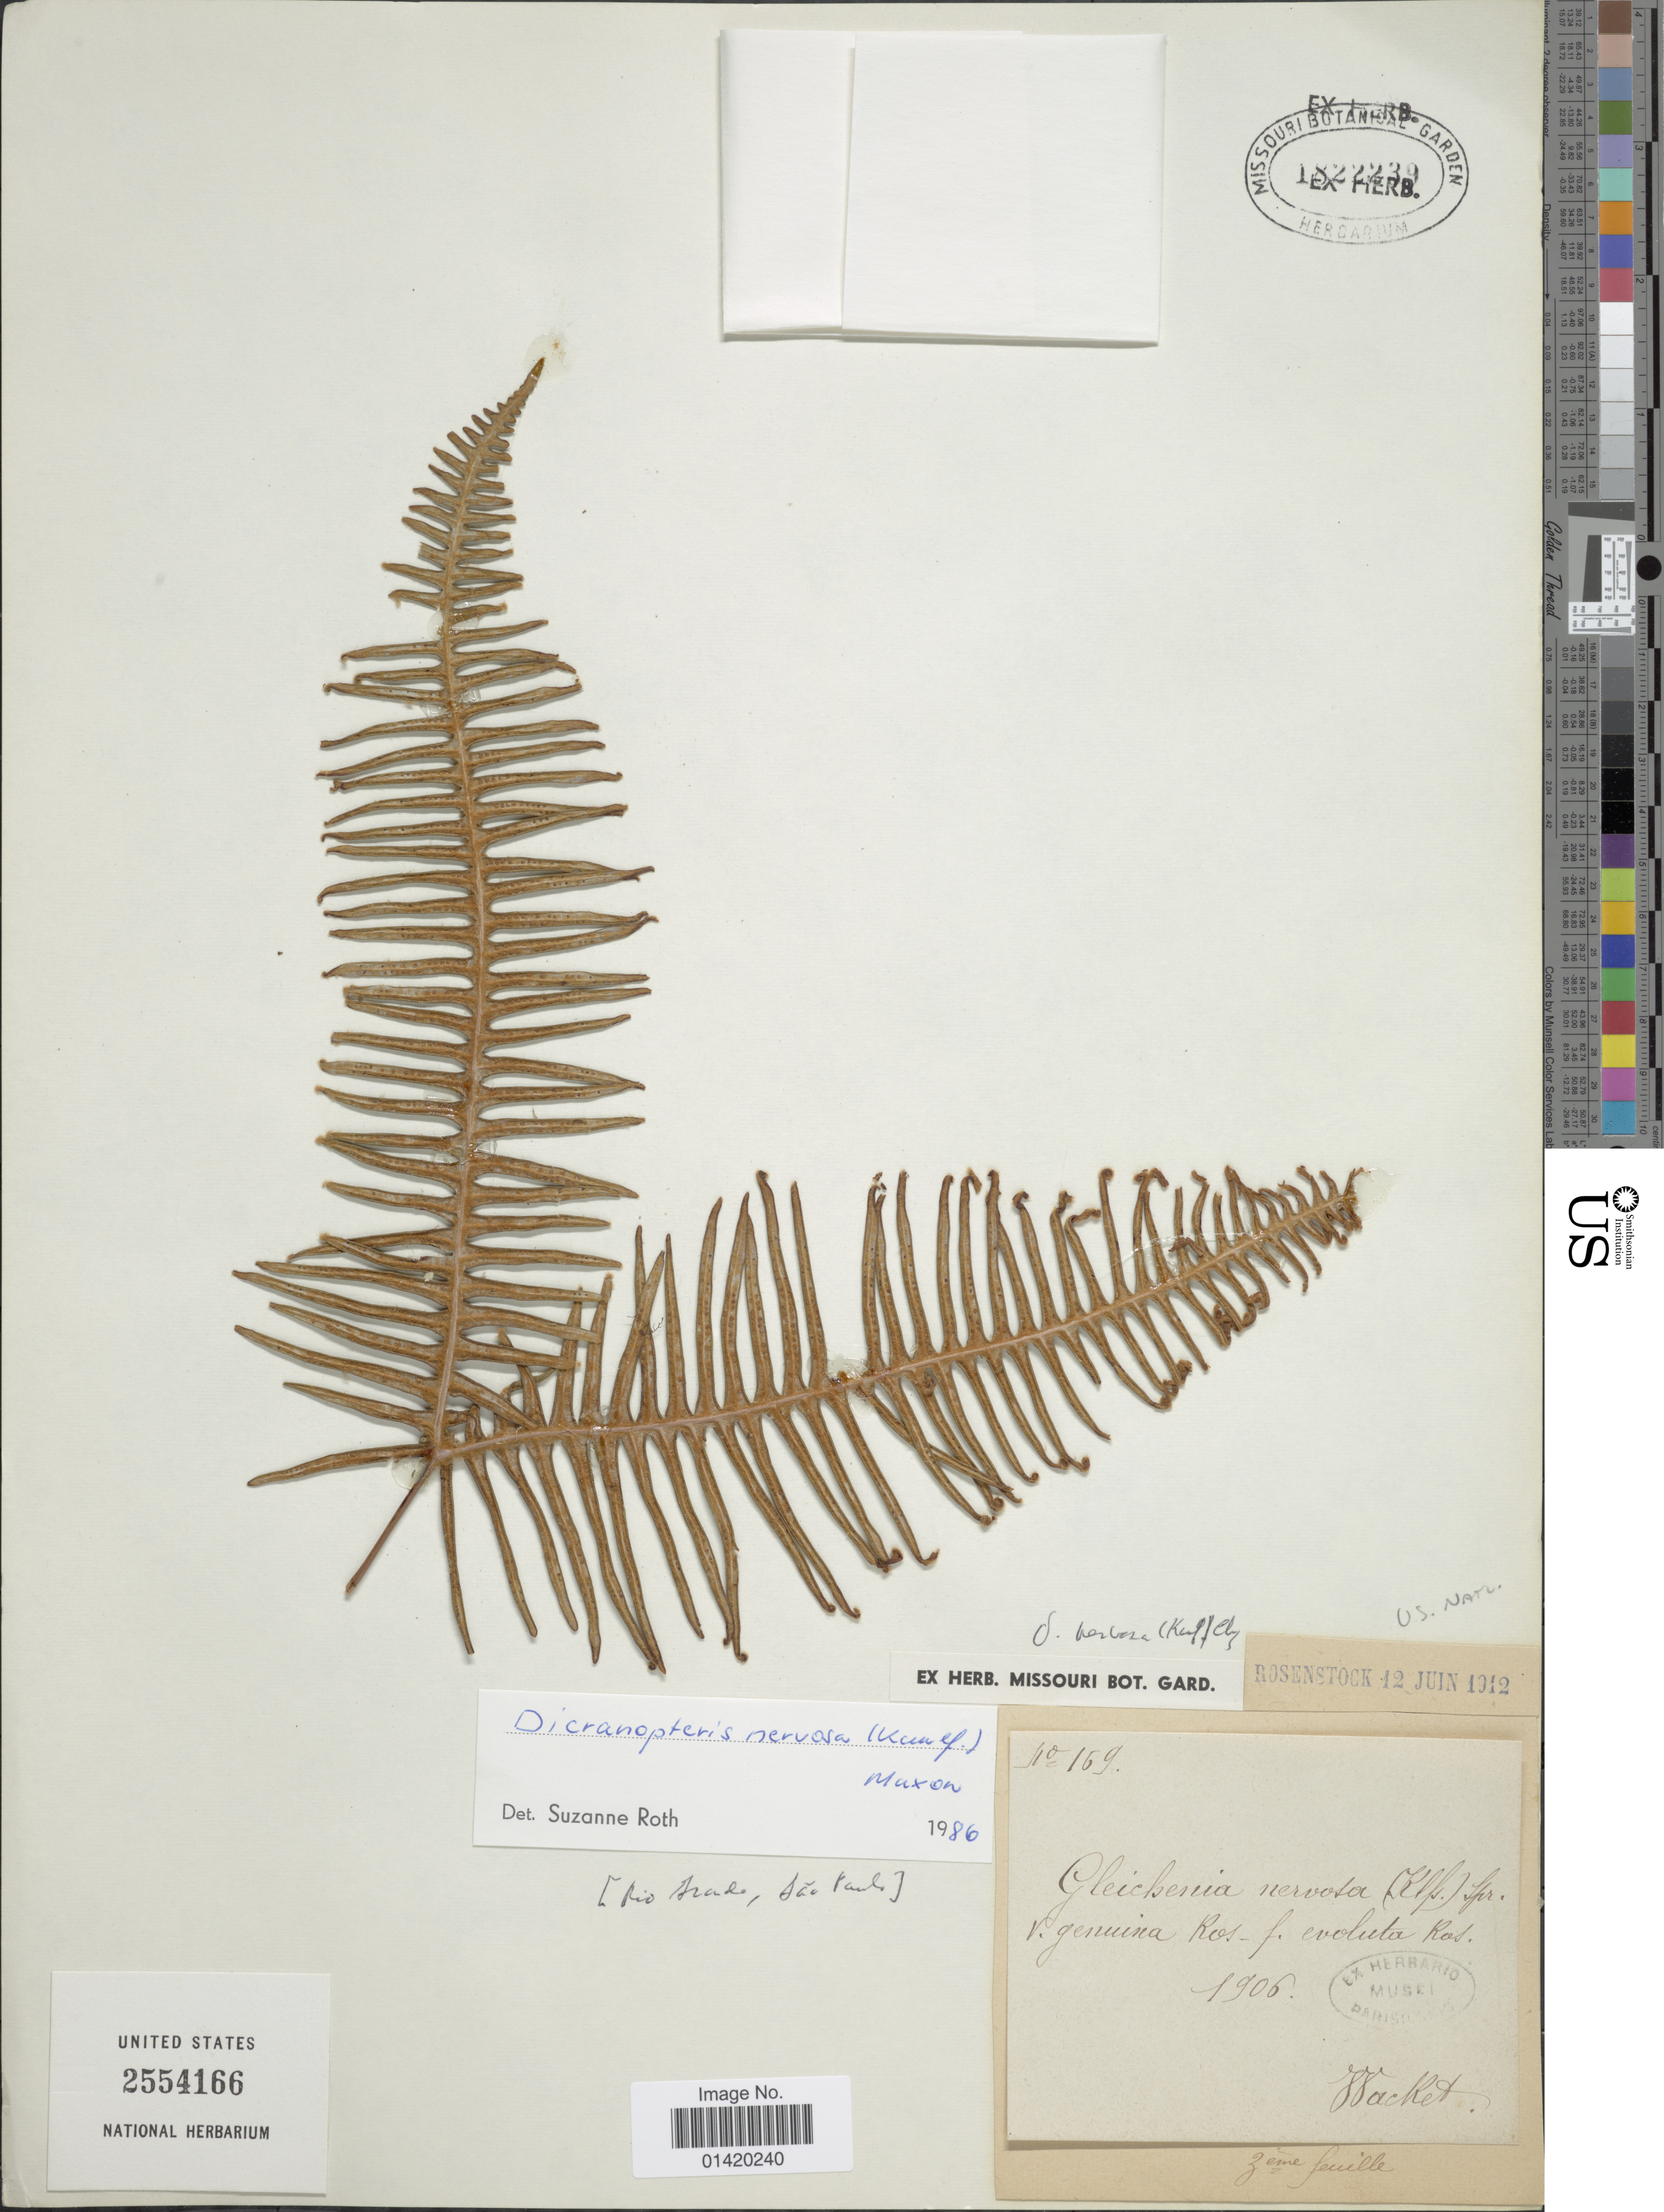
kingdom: Plantae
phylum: Tracheophyta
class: Polypodiopsida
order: Gleicheniales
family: Gleicheniaceae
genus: Dicranopteris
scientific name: Dicranopteris nervosa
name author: (Kaulf.) Maxon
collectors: Wacket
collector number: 169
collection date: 1906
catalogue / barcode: US 2554166